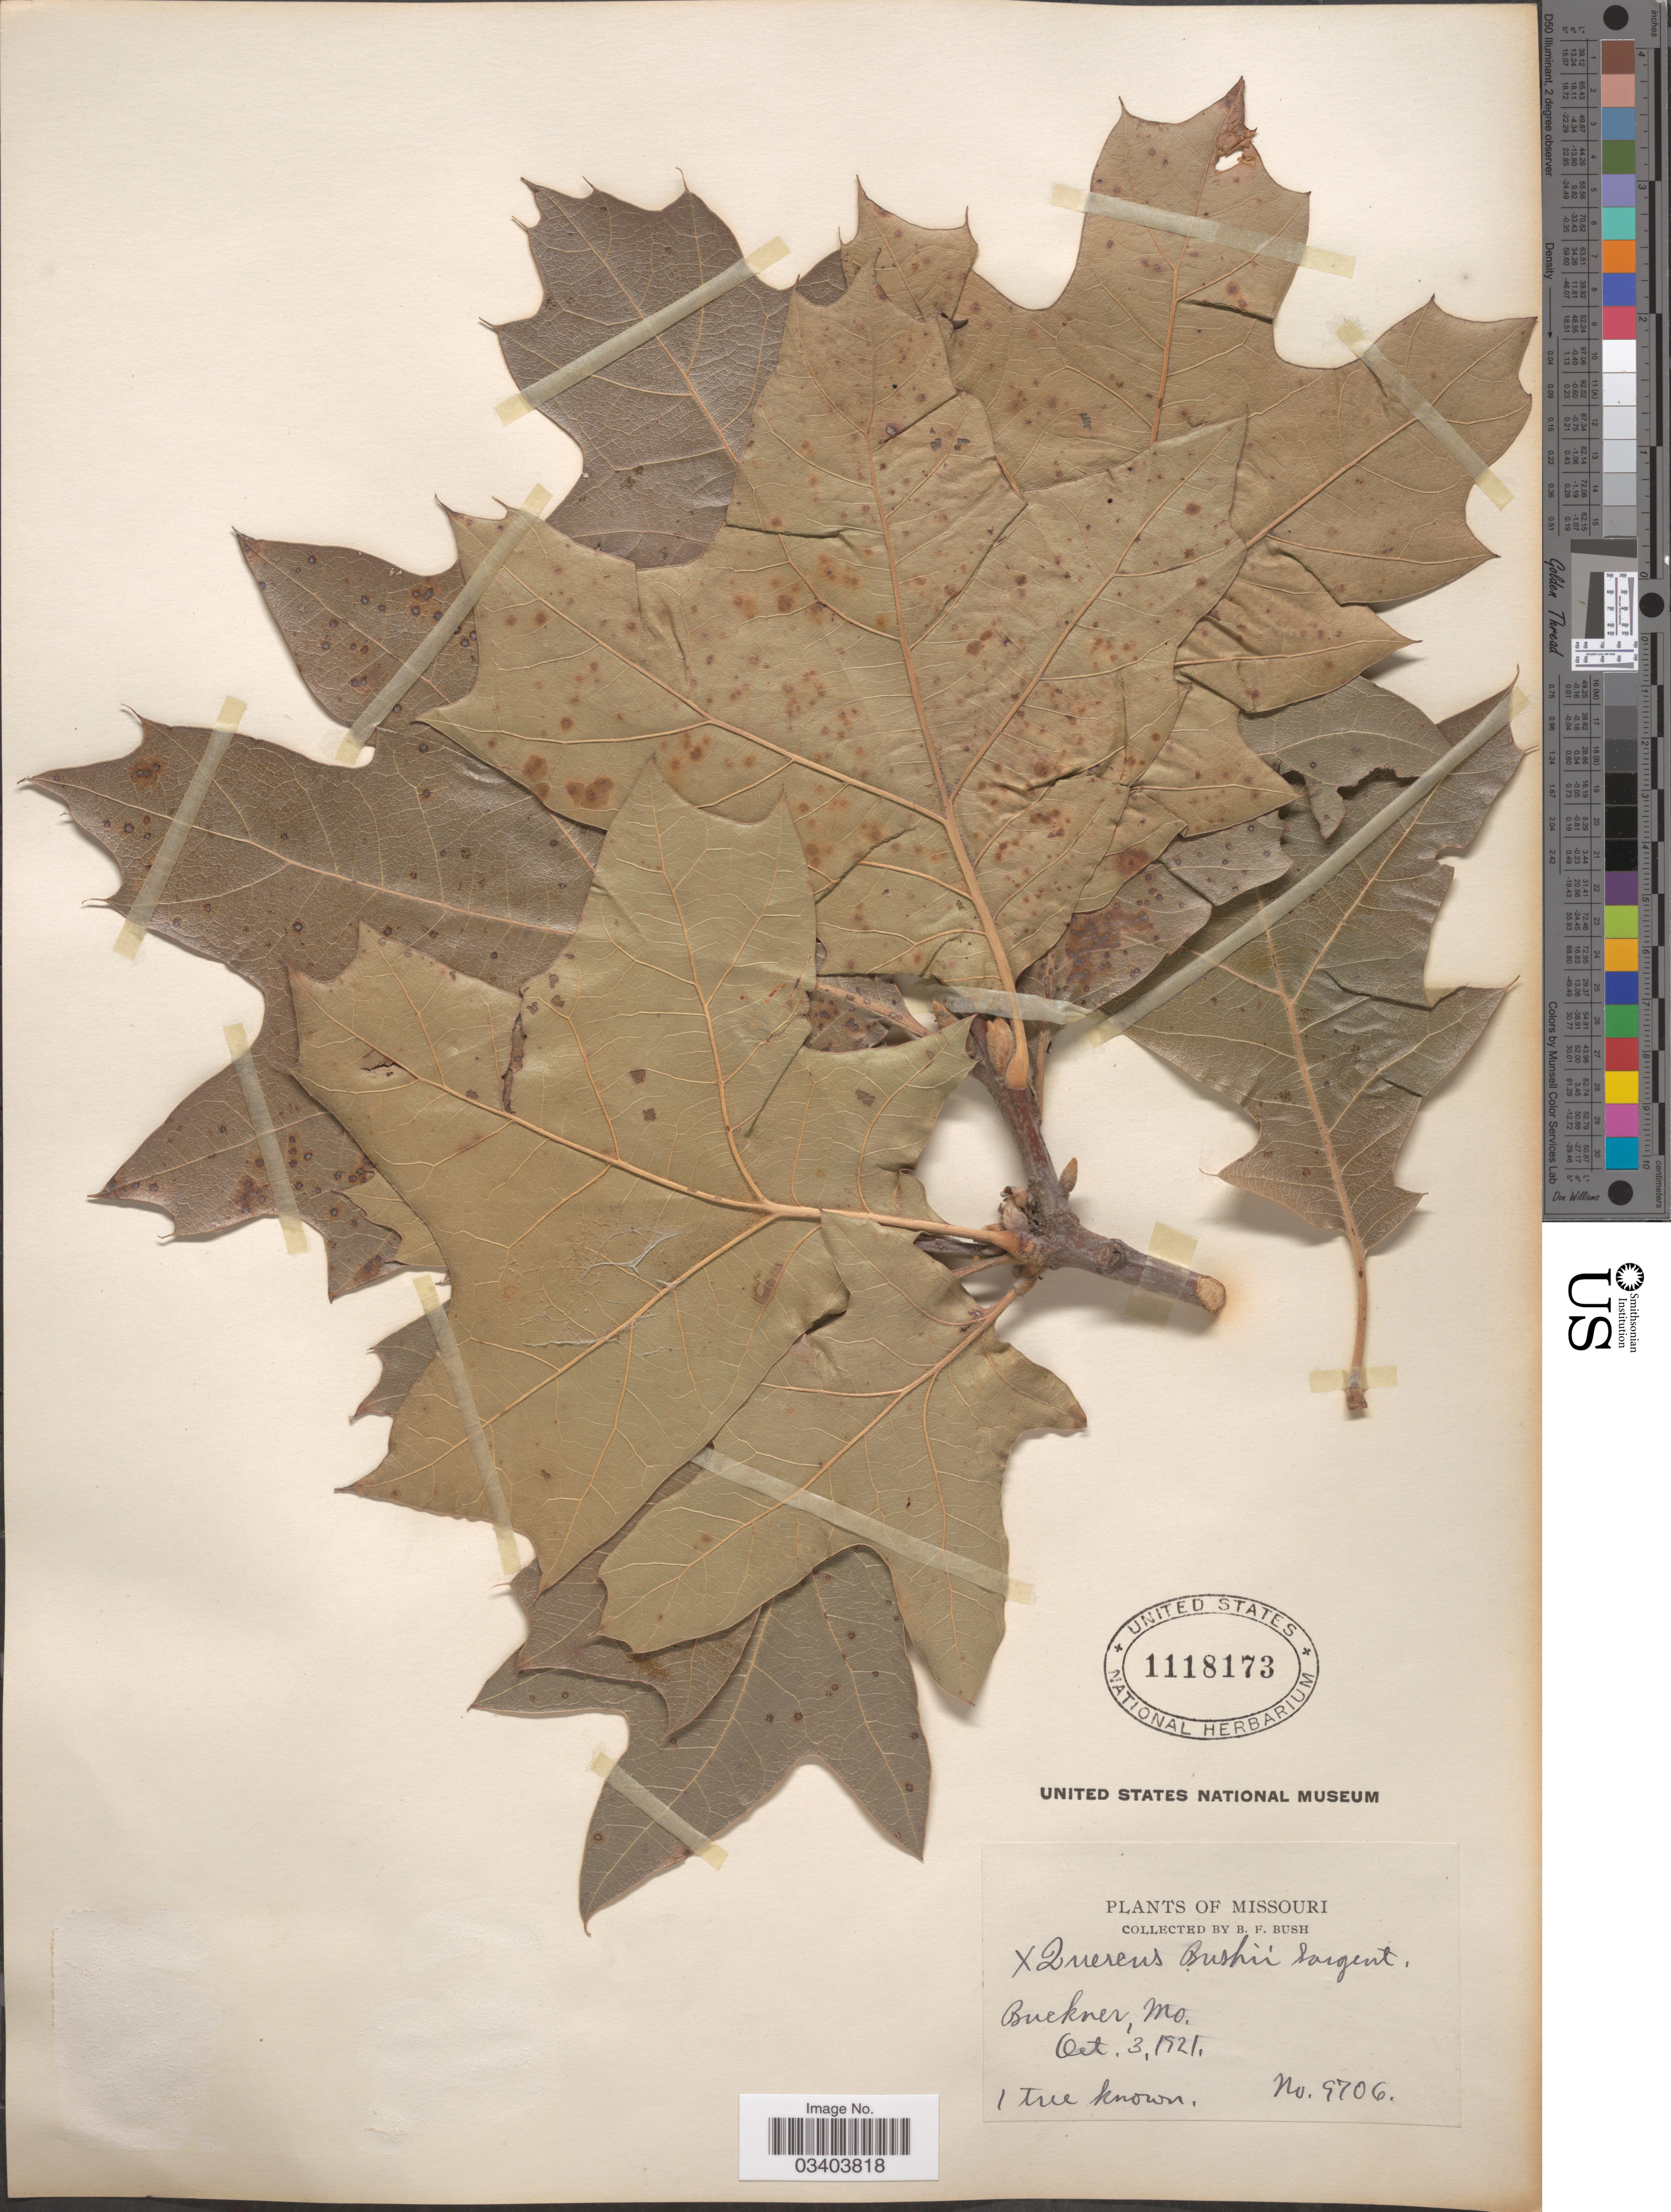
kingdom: Plantae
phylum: Tracheophyta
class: Magnoliopsida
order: Fagales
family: Fagaceae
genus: Quercus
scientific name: Quercus x bushii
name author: Sarg.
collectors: B. F. Bush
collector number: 9706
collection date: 1921-10-03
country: United States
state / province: Missouri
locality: Buckner.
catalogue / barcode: US 1118173